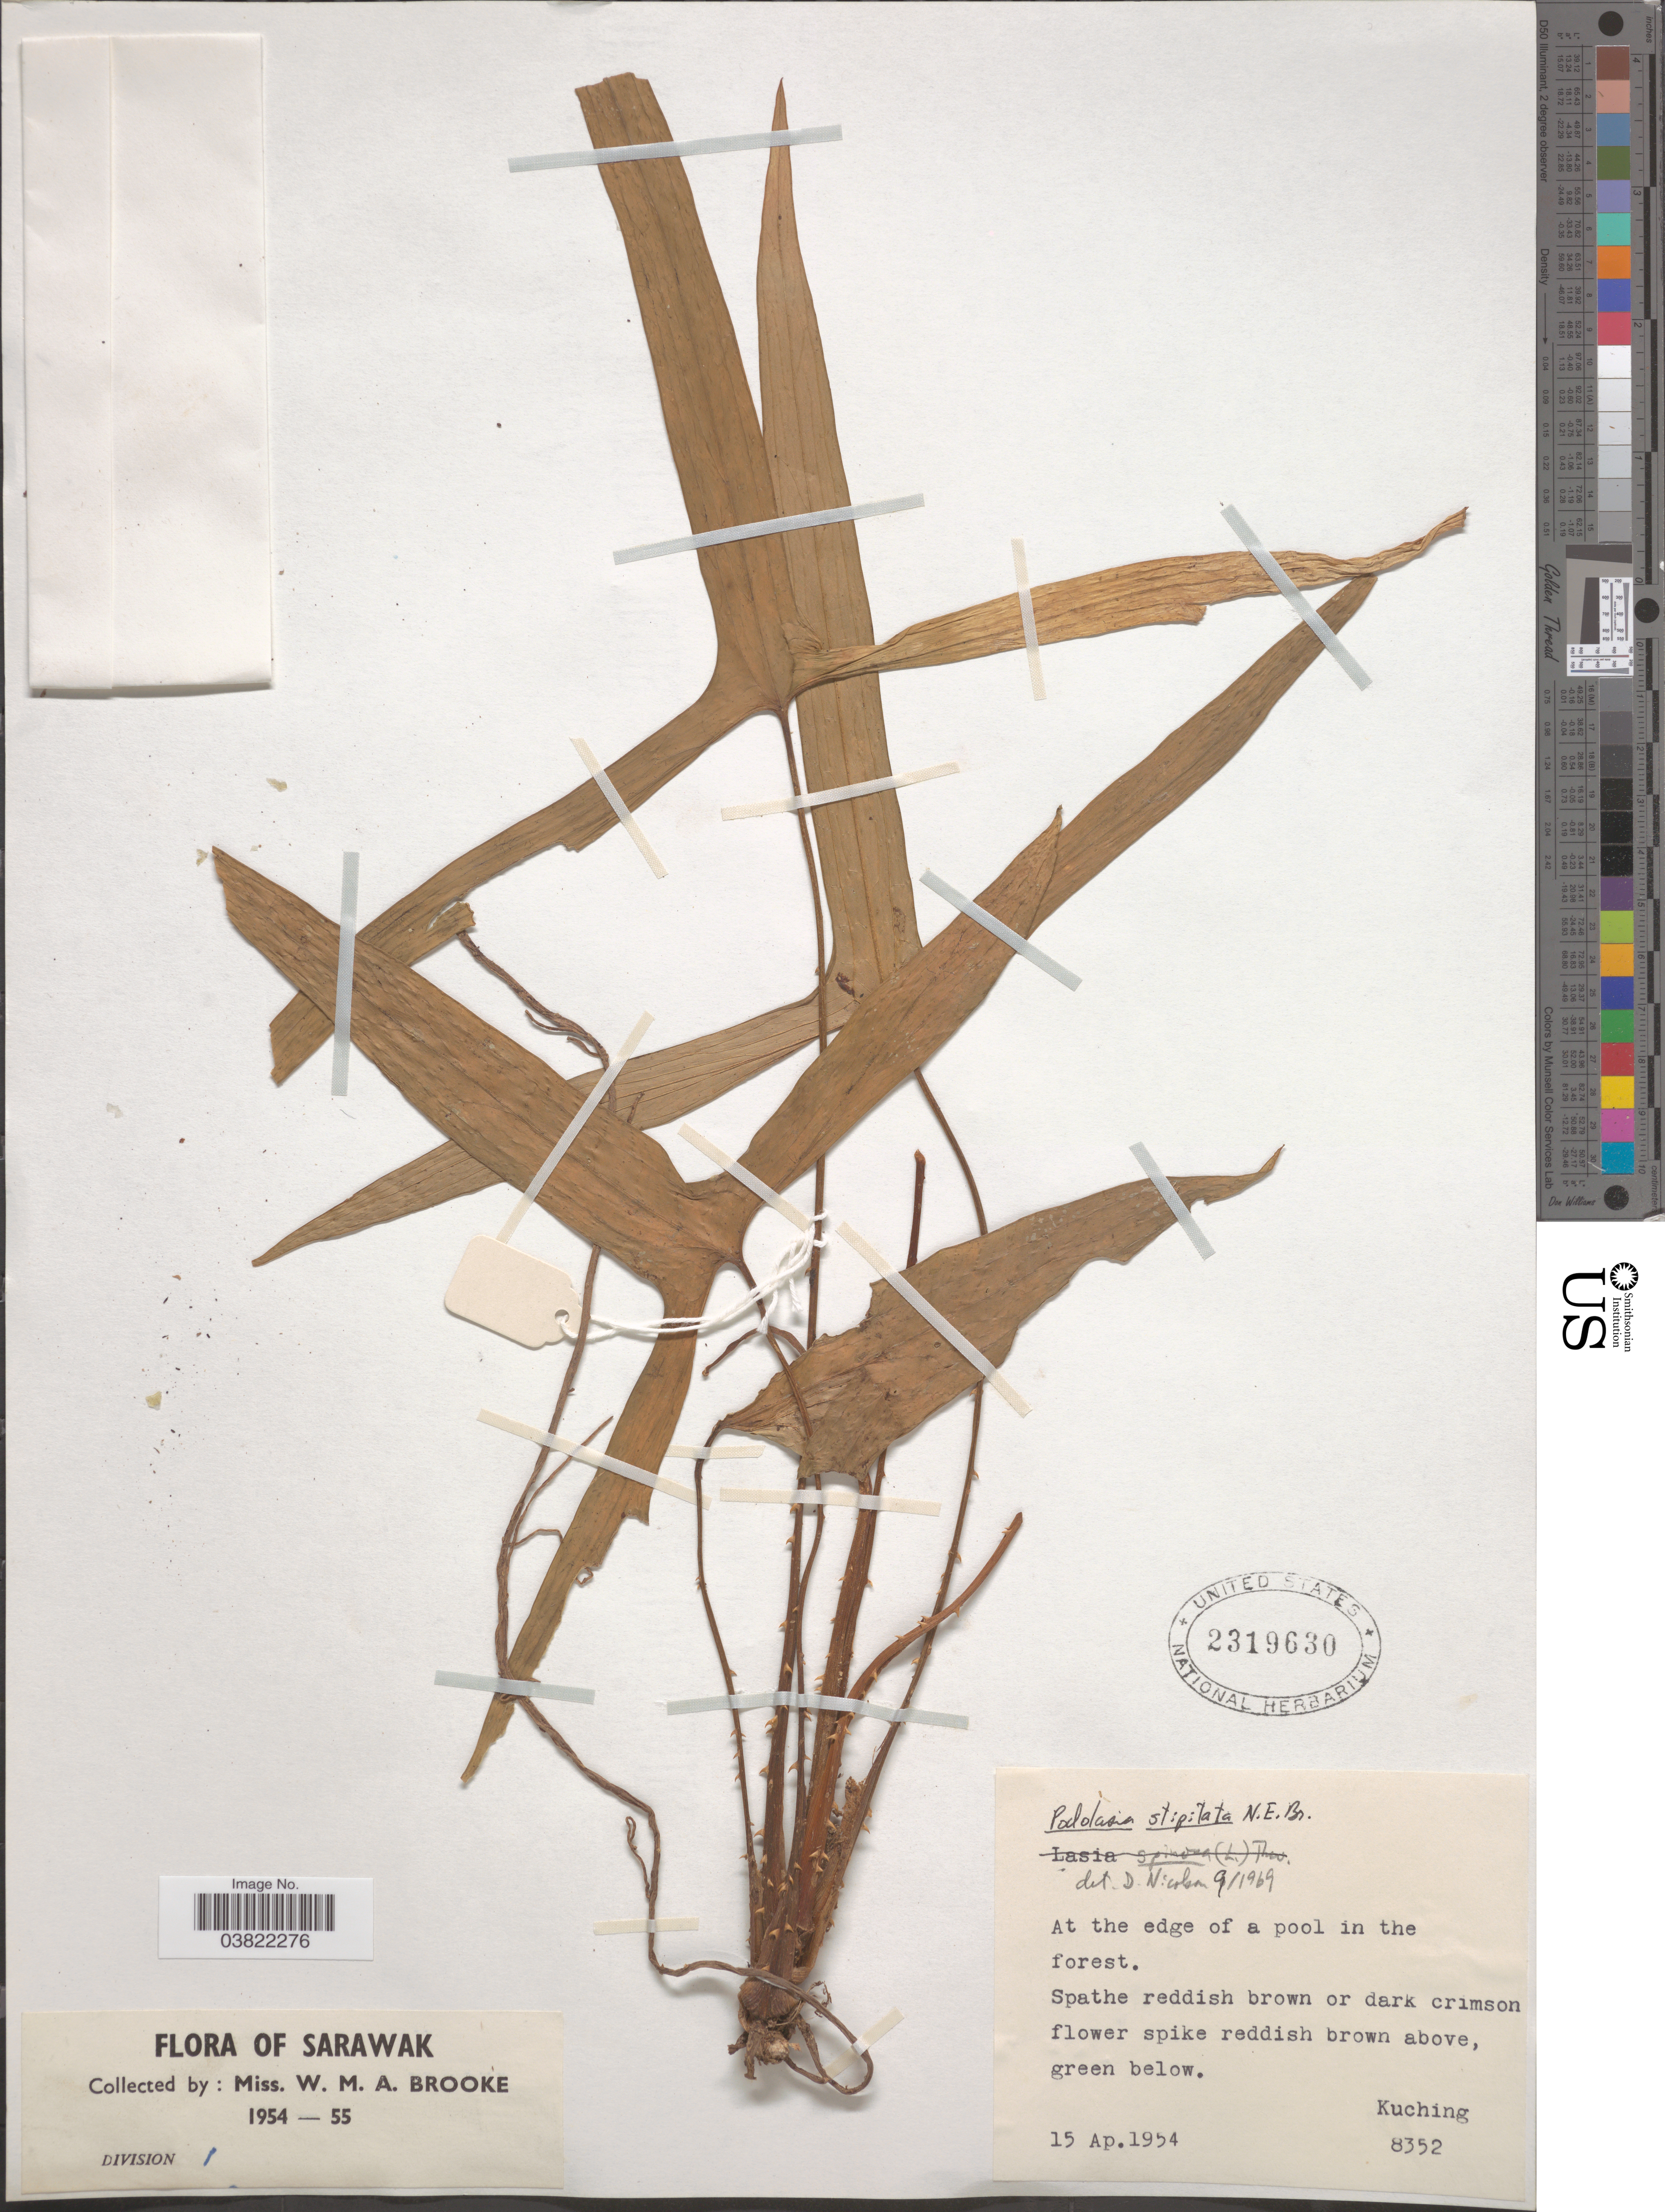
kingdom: Plantae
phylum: Tracheophyta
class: Liliopsida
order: Alismatales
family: Araceae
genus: Podolasia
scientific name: Podolasia stipitata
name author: N.E. Br.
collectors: W. Brooke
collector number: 8352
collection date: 1954-04-15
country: Malaysia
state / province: Sarawak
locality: Kuching.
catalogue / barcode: US 2319630